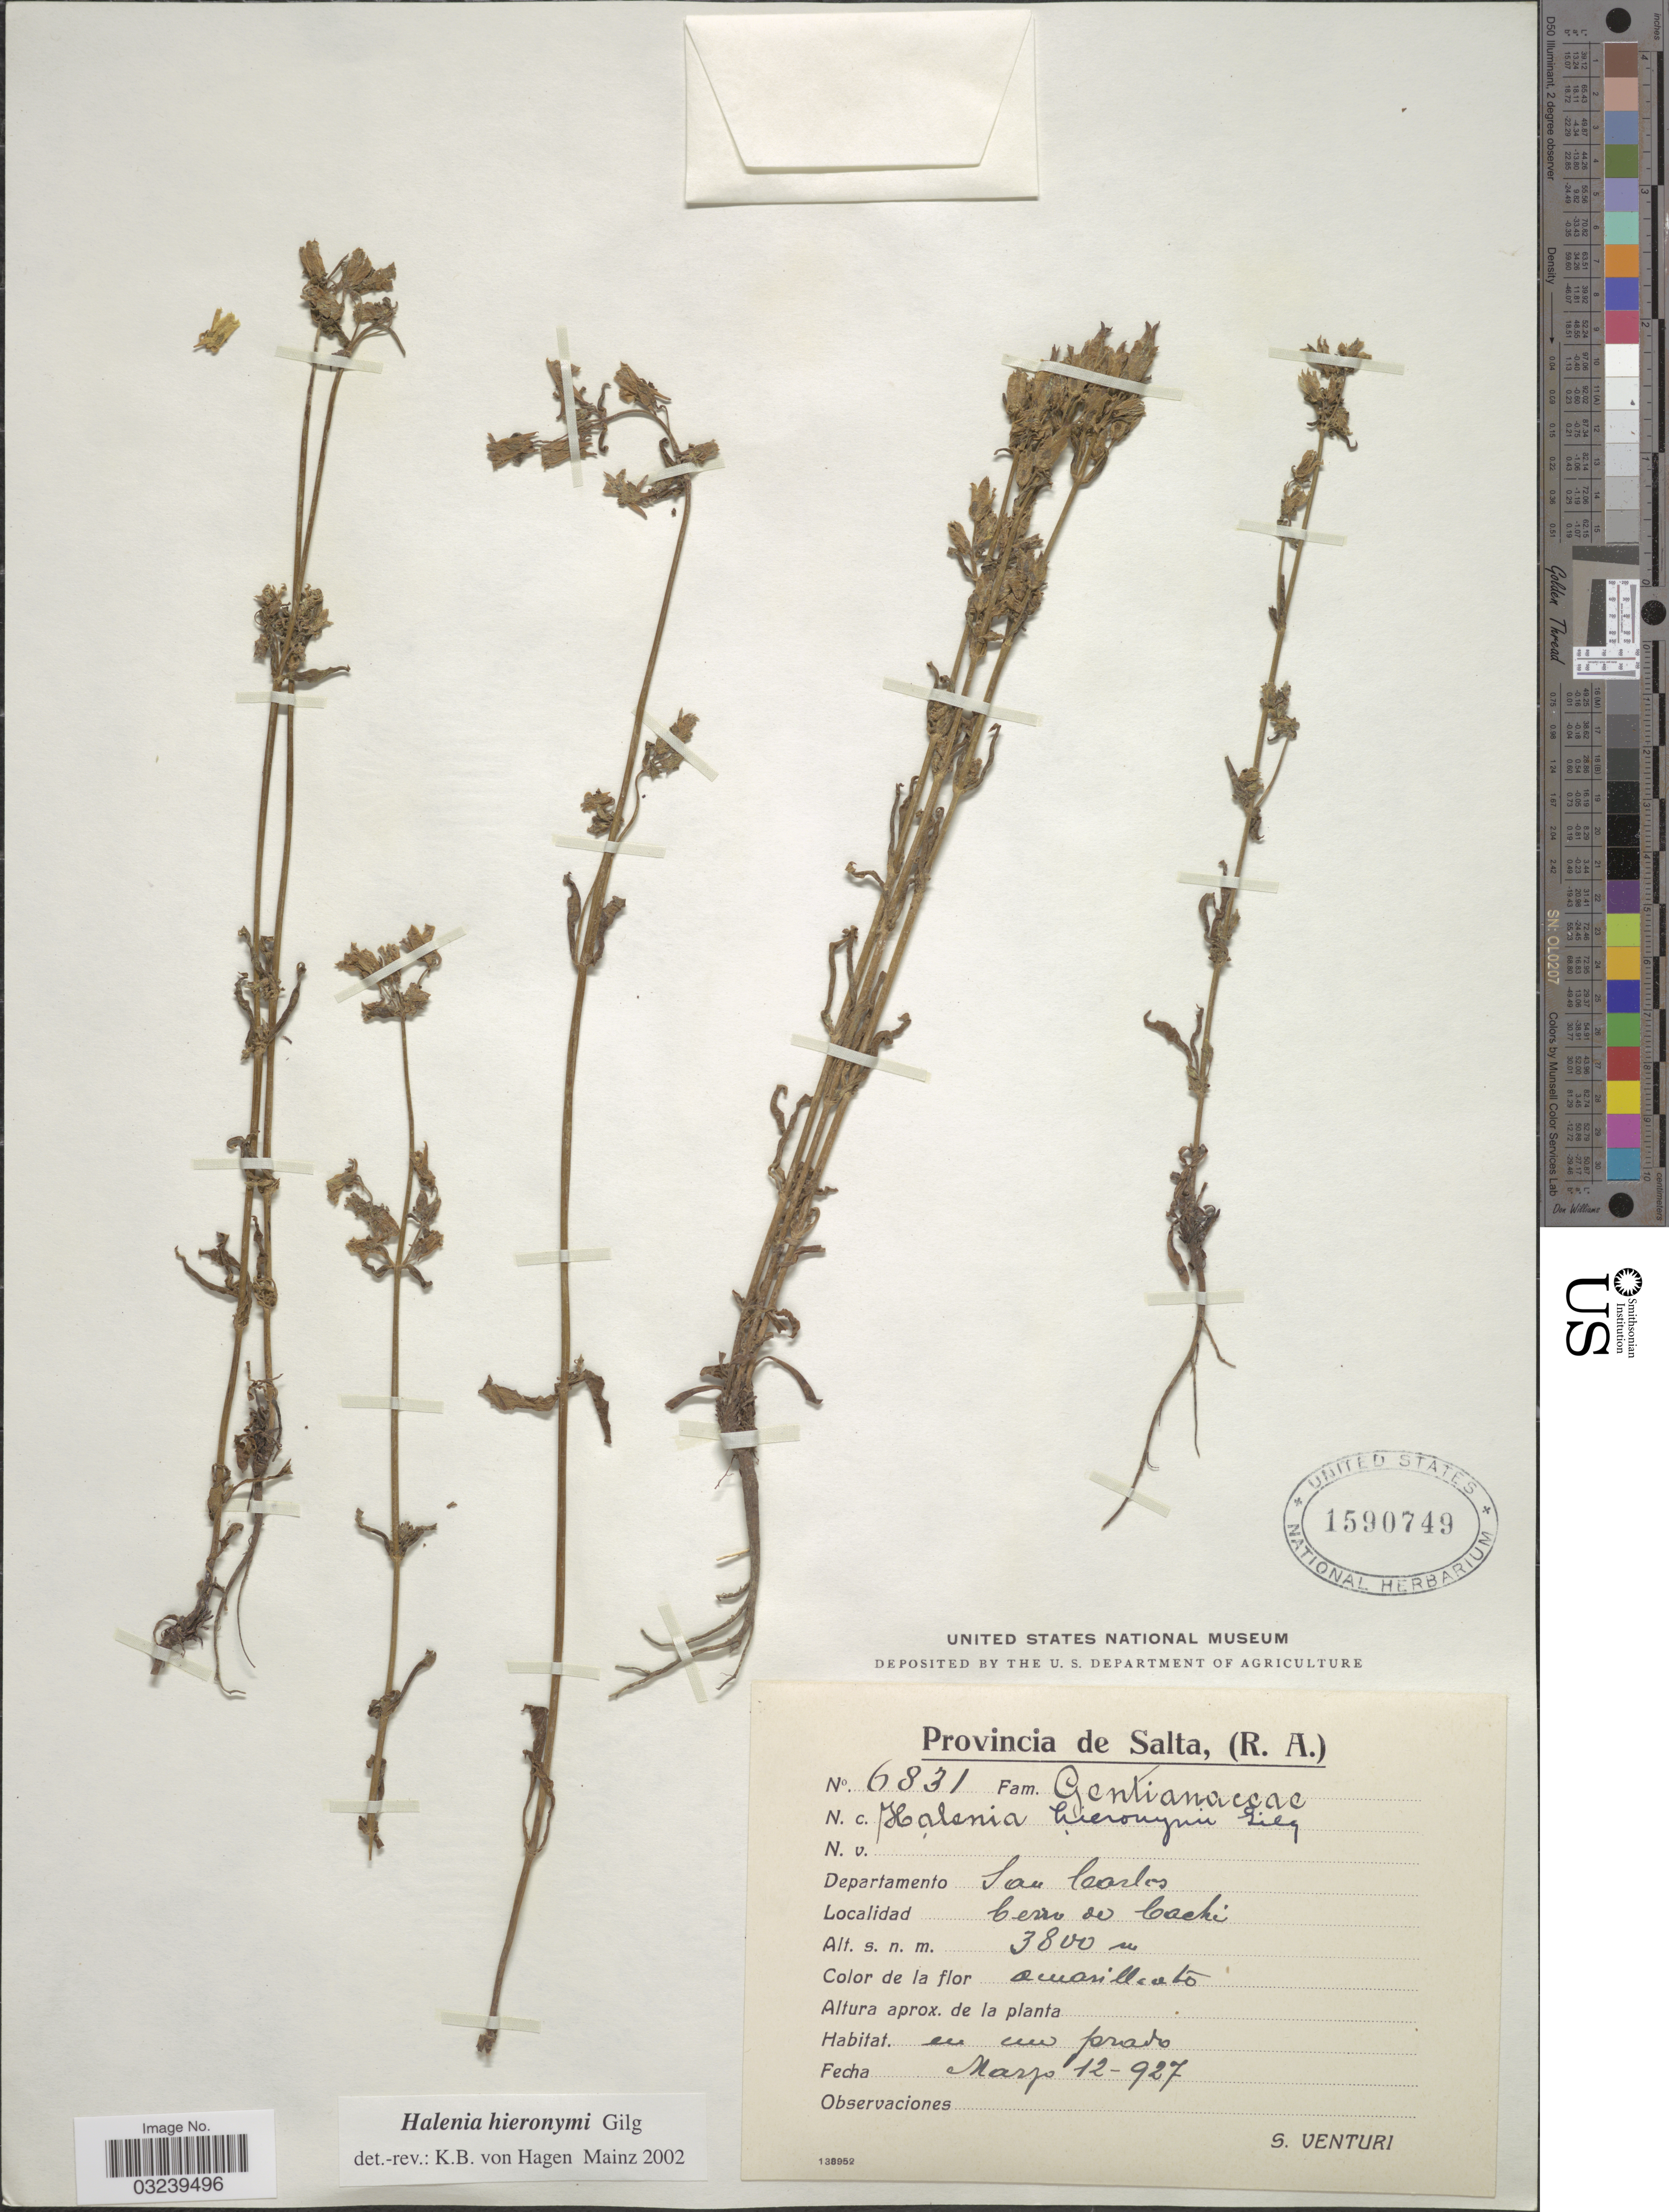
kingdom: Plantae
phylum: Tracheophyta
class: Magnoliopsida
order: Gentianales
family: Gentianaceae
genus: Halenia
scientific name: Halenia hieronymi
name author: Gilg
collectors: S. Venturi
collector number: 6831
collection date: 1927-03-12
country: Argentina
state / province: Salta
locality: Provincia de Salta, (R.A.) Departamento San Carlos, Cerro de Cachi.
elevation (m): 3800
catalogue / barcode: US 1590749